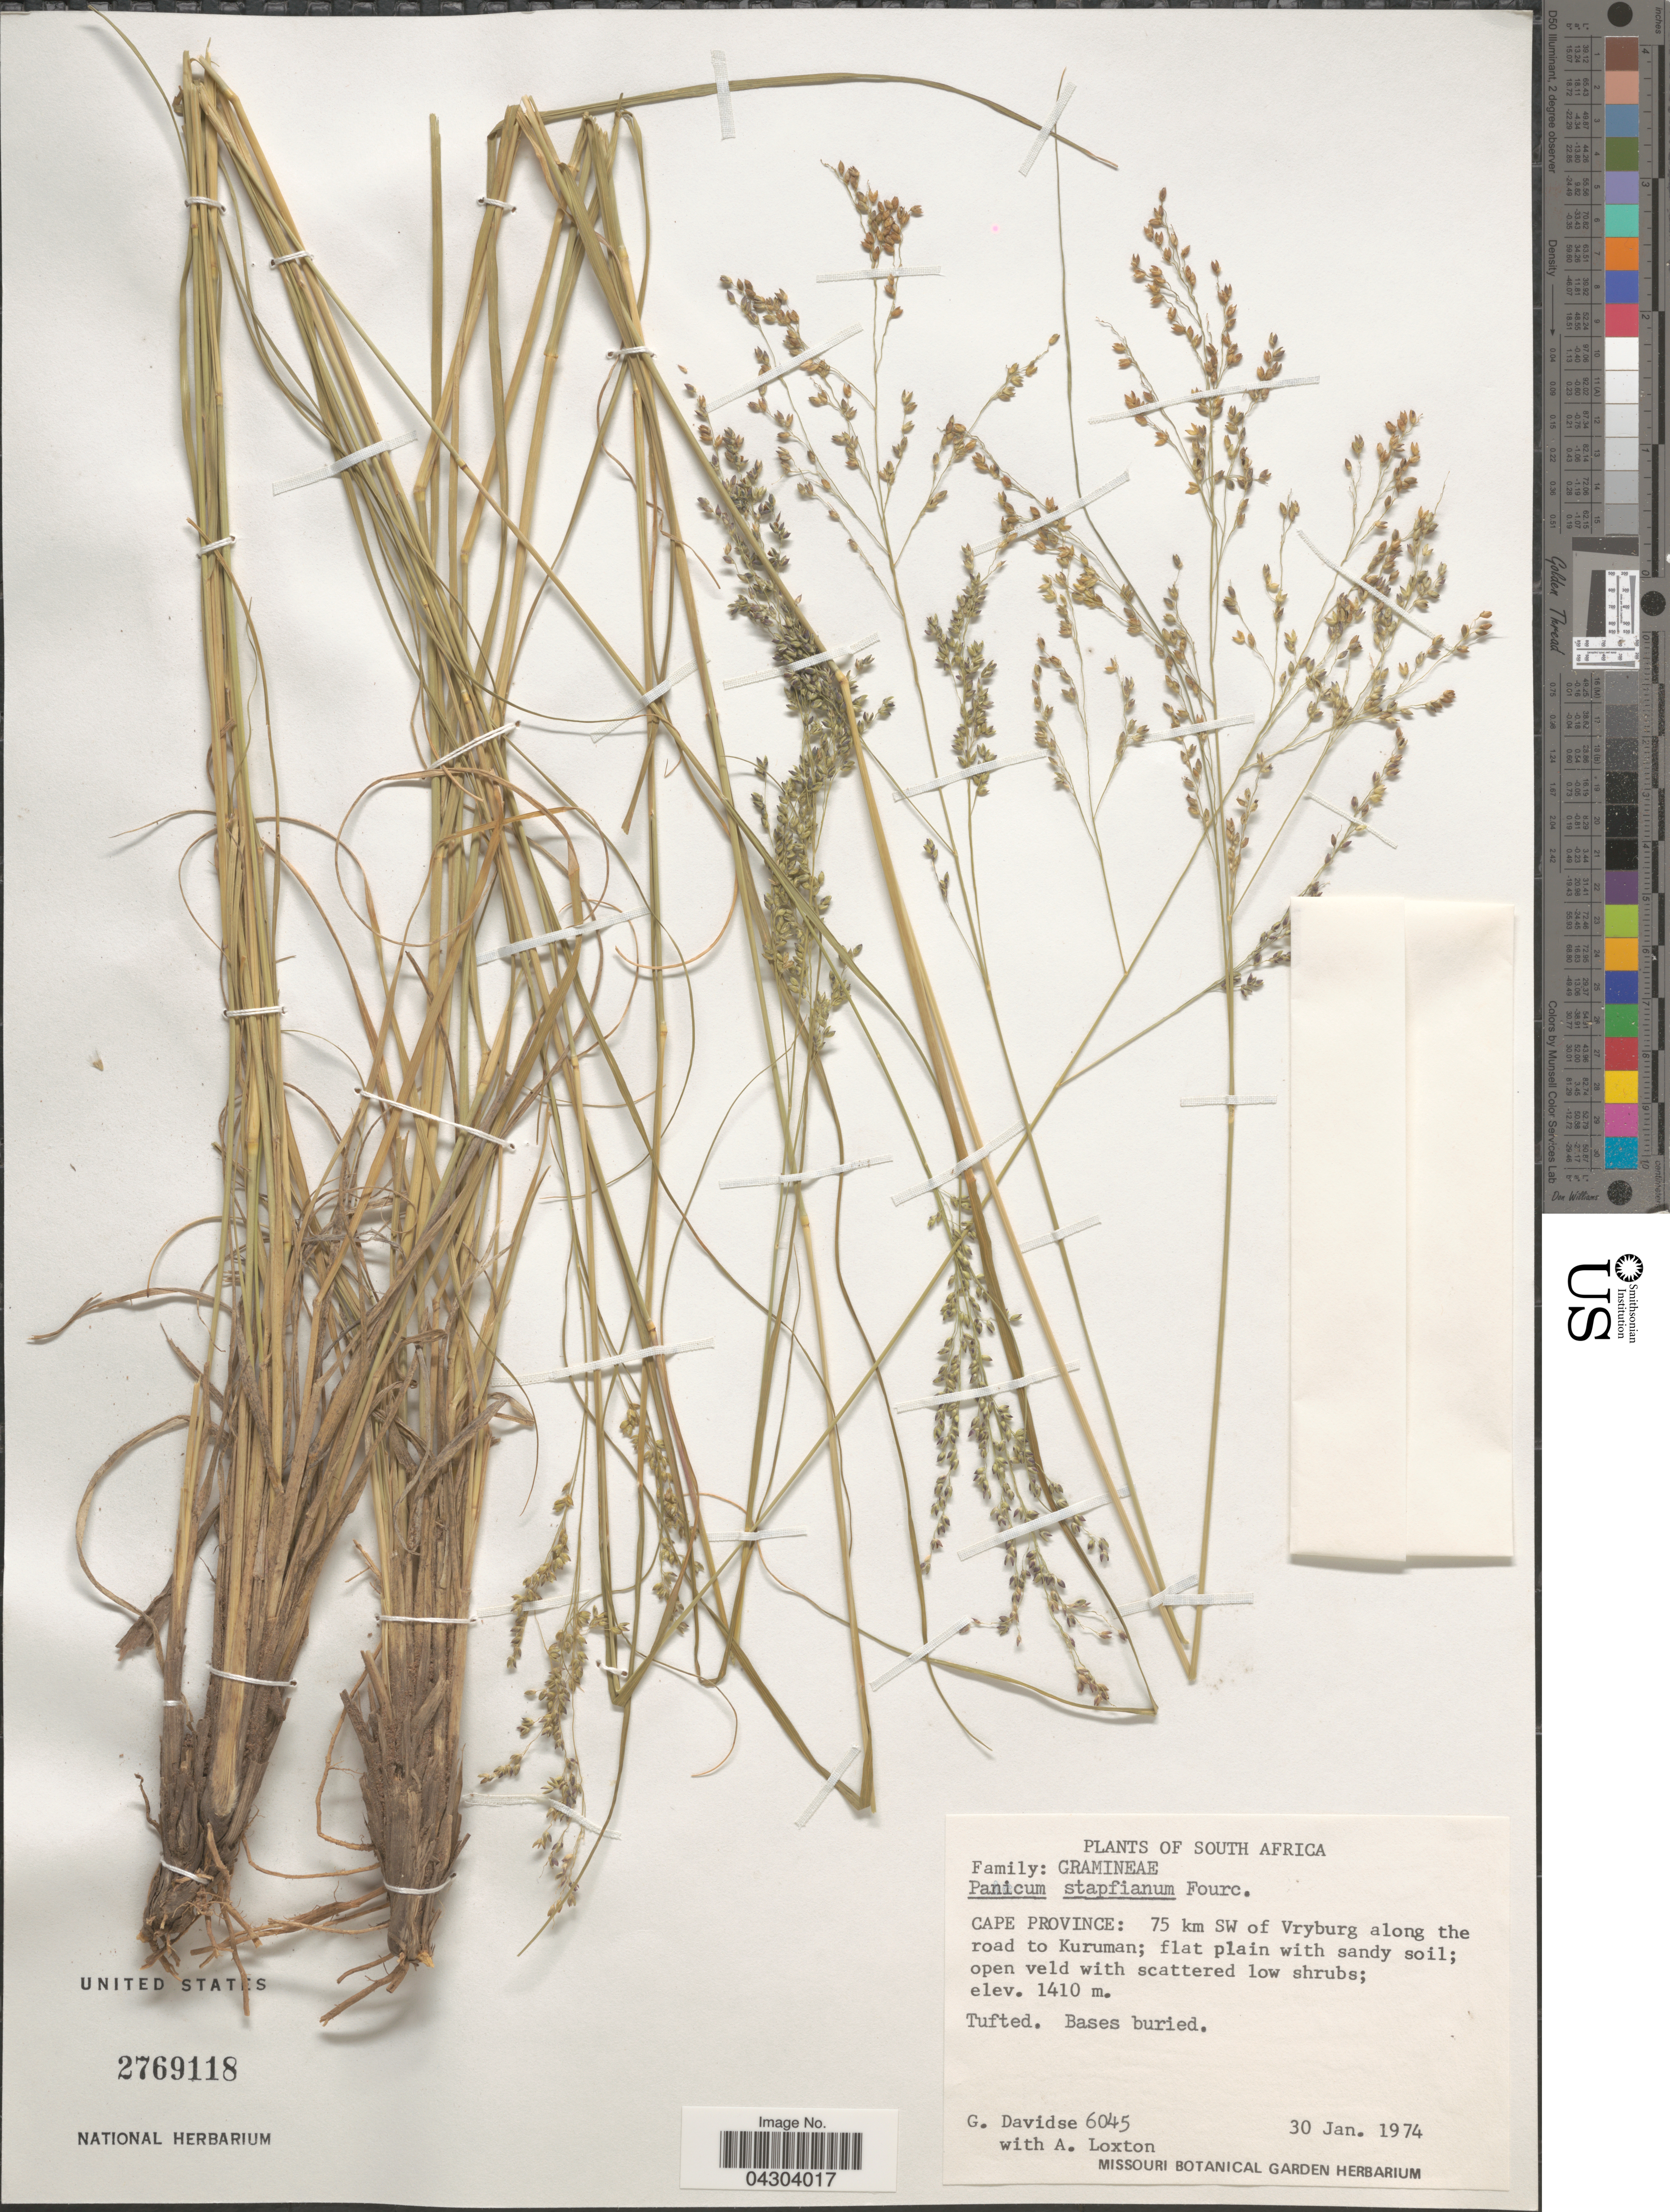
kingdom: Plantae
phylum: Tracheophyta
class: Liliopsida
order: Poales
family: Poaceae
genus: Panicum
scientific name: Panicum stapfianum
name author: Fourc.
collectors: G. Davidse & A. Loxton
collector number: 6045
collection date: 1974-01-30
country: South Africa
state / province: North West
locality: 75 km SW of Vryburg along the road to Kuruman.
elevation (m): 1410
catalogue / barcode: US 2769118